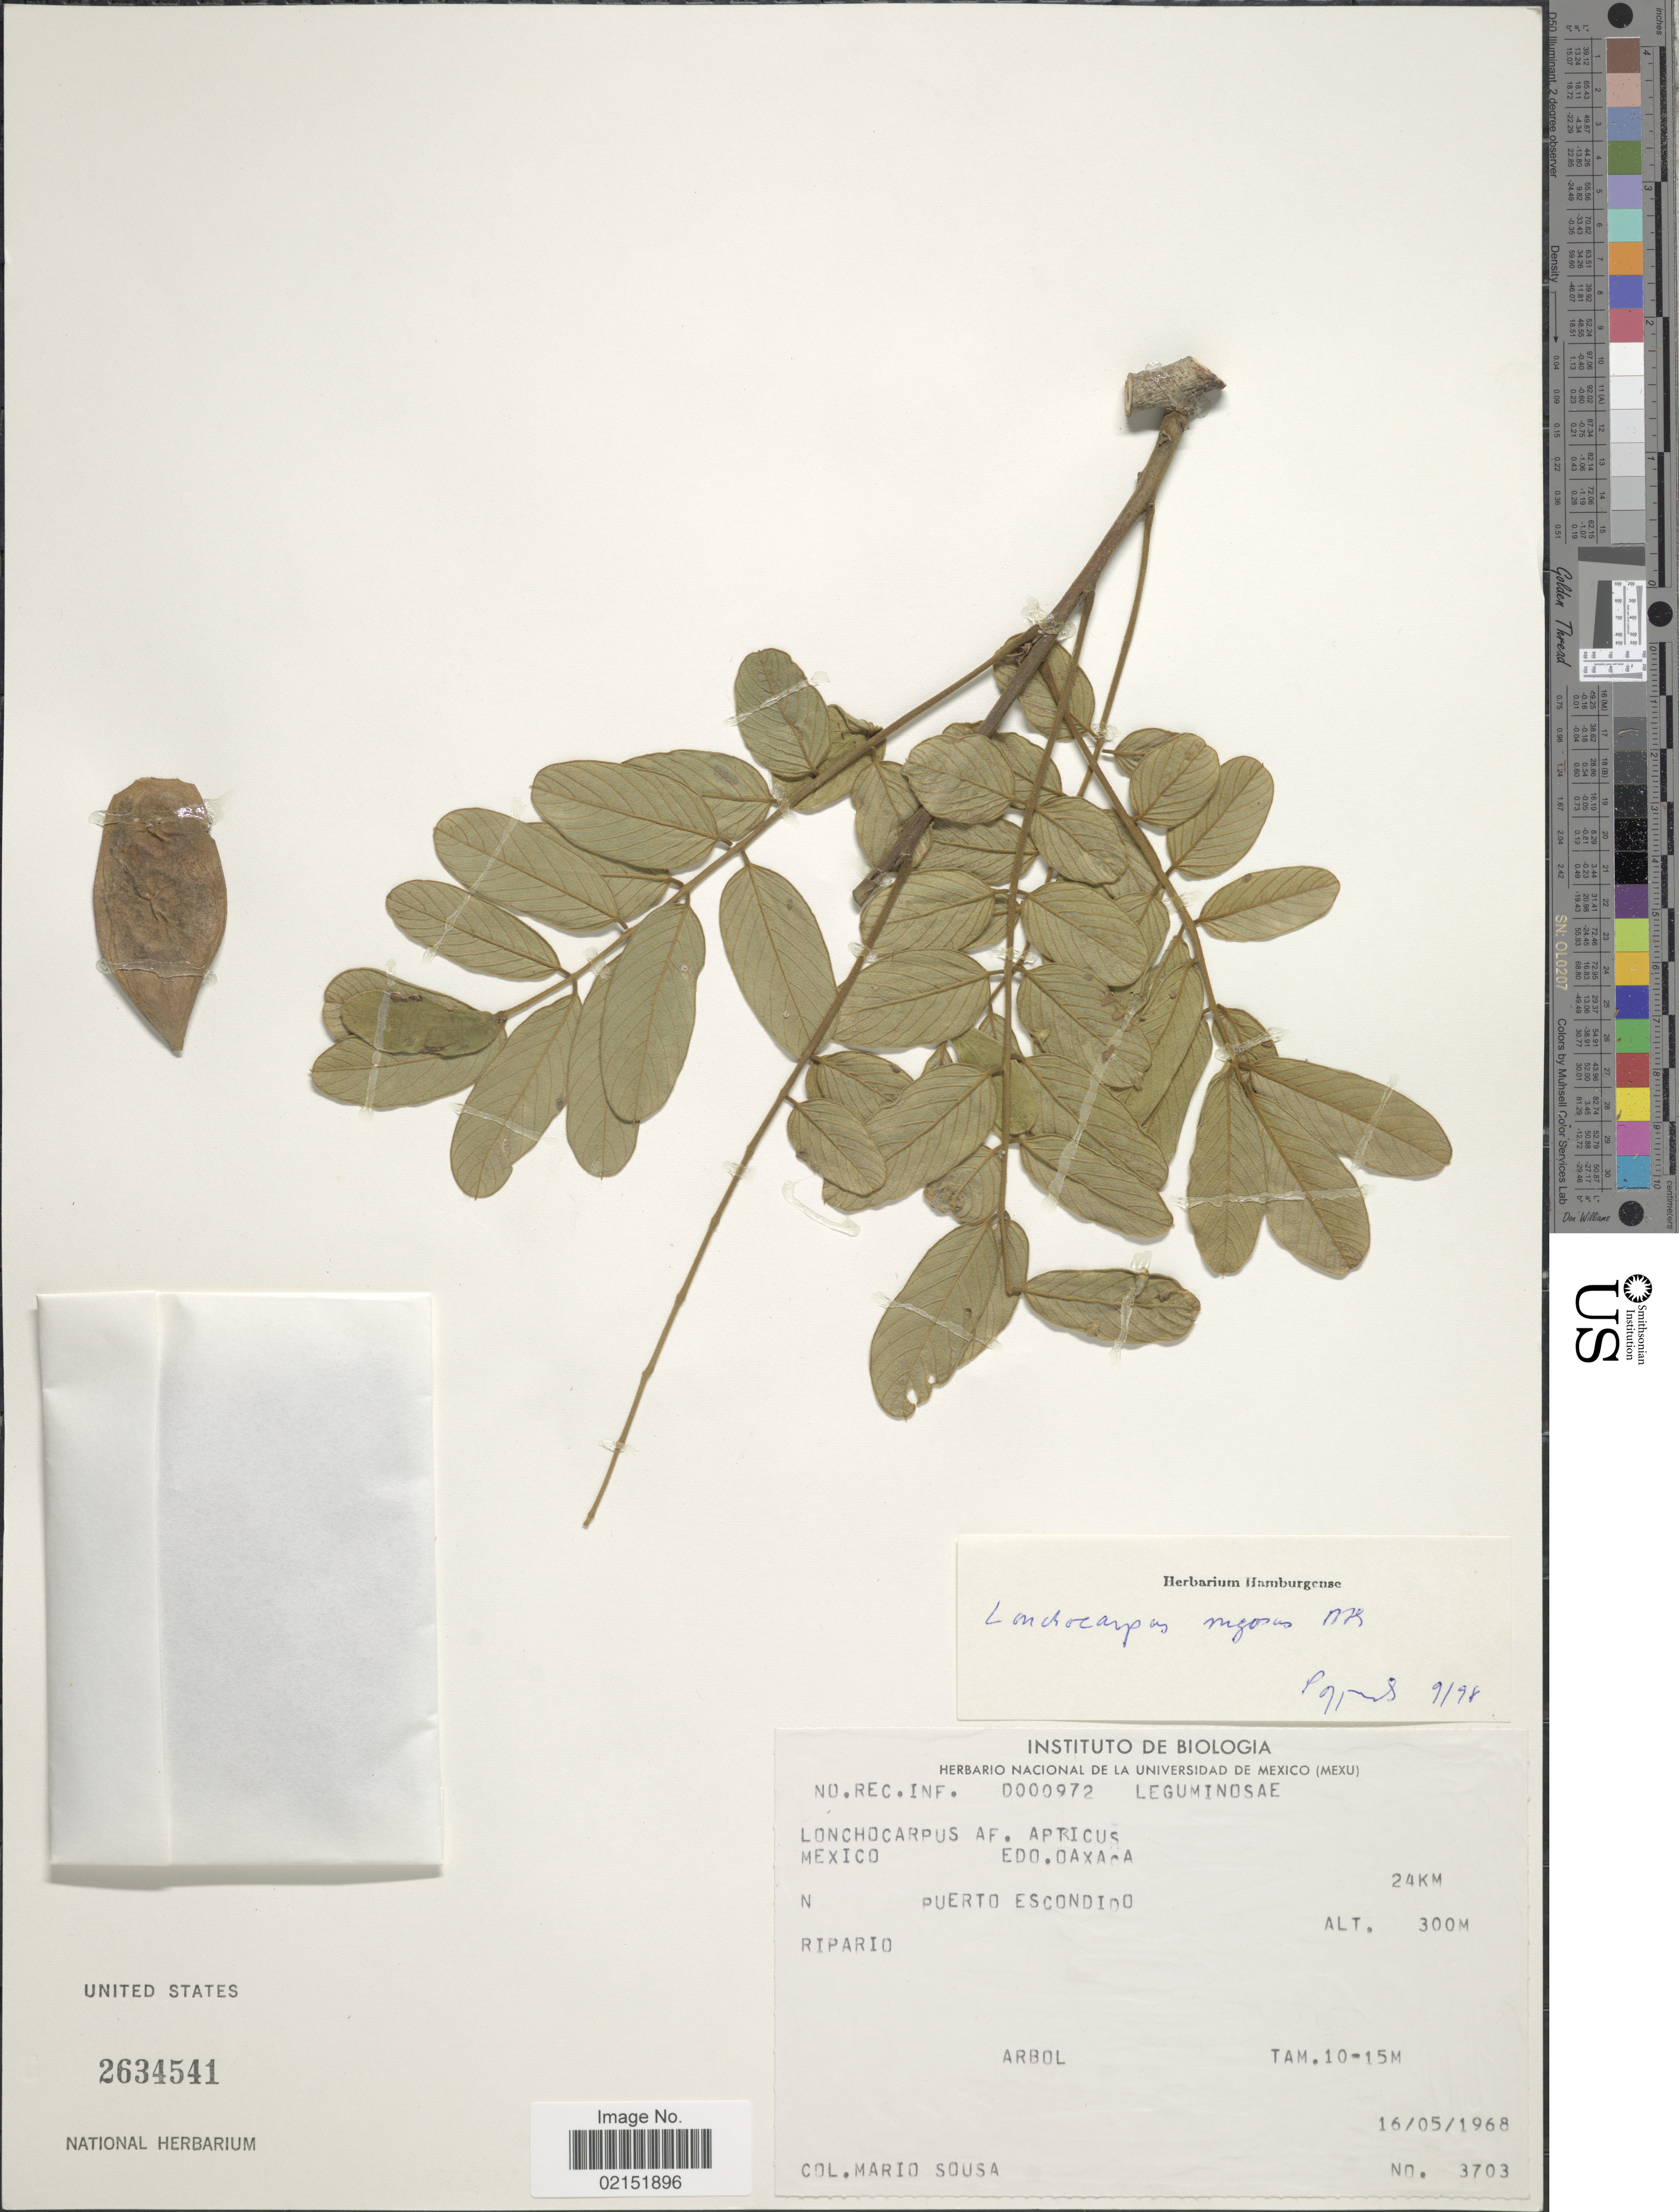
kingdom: Plantae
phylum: Tracheophyta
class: Magnoliopsida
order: Fabales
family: Fabaceae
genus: Lonchocarpus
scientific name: Lonchocarpus rugosus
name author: Benth.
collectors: M. Sousa S.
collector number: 3703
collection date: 1968-05-16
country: Mexico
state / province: Oaxaca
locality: Puerto Escondido, 24 km Ripario, Tam. 10-15M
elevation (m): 300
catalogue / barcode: US 2634541